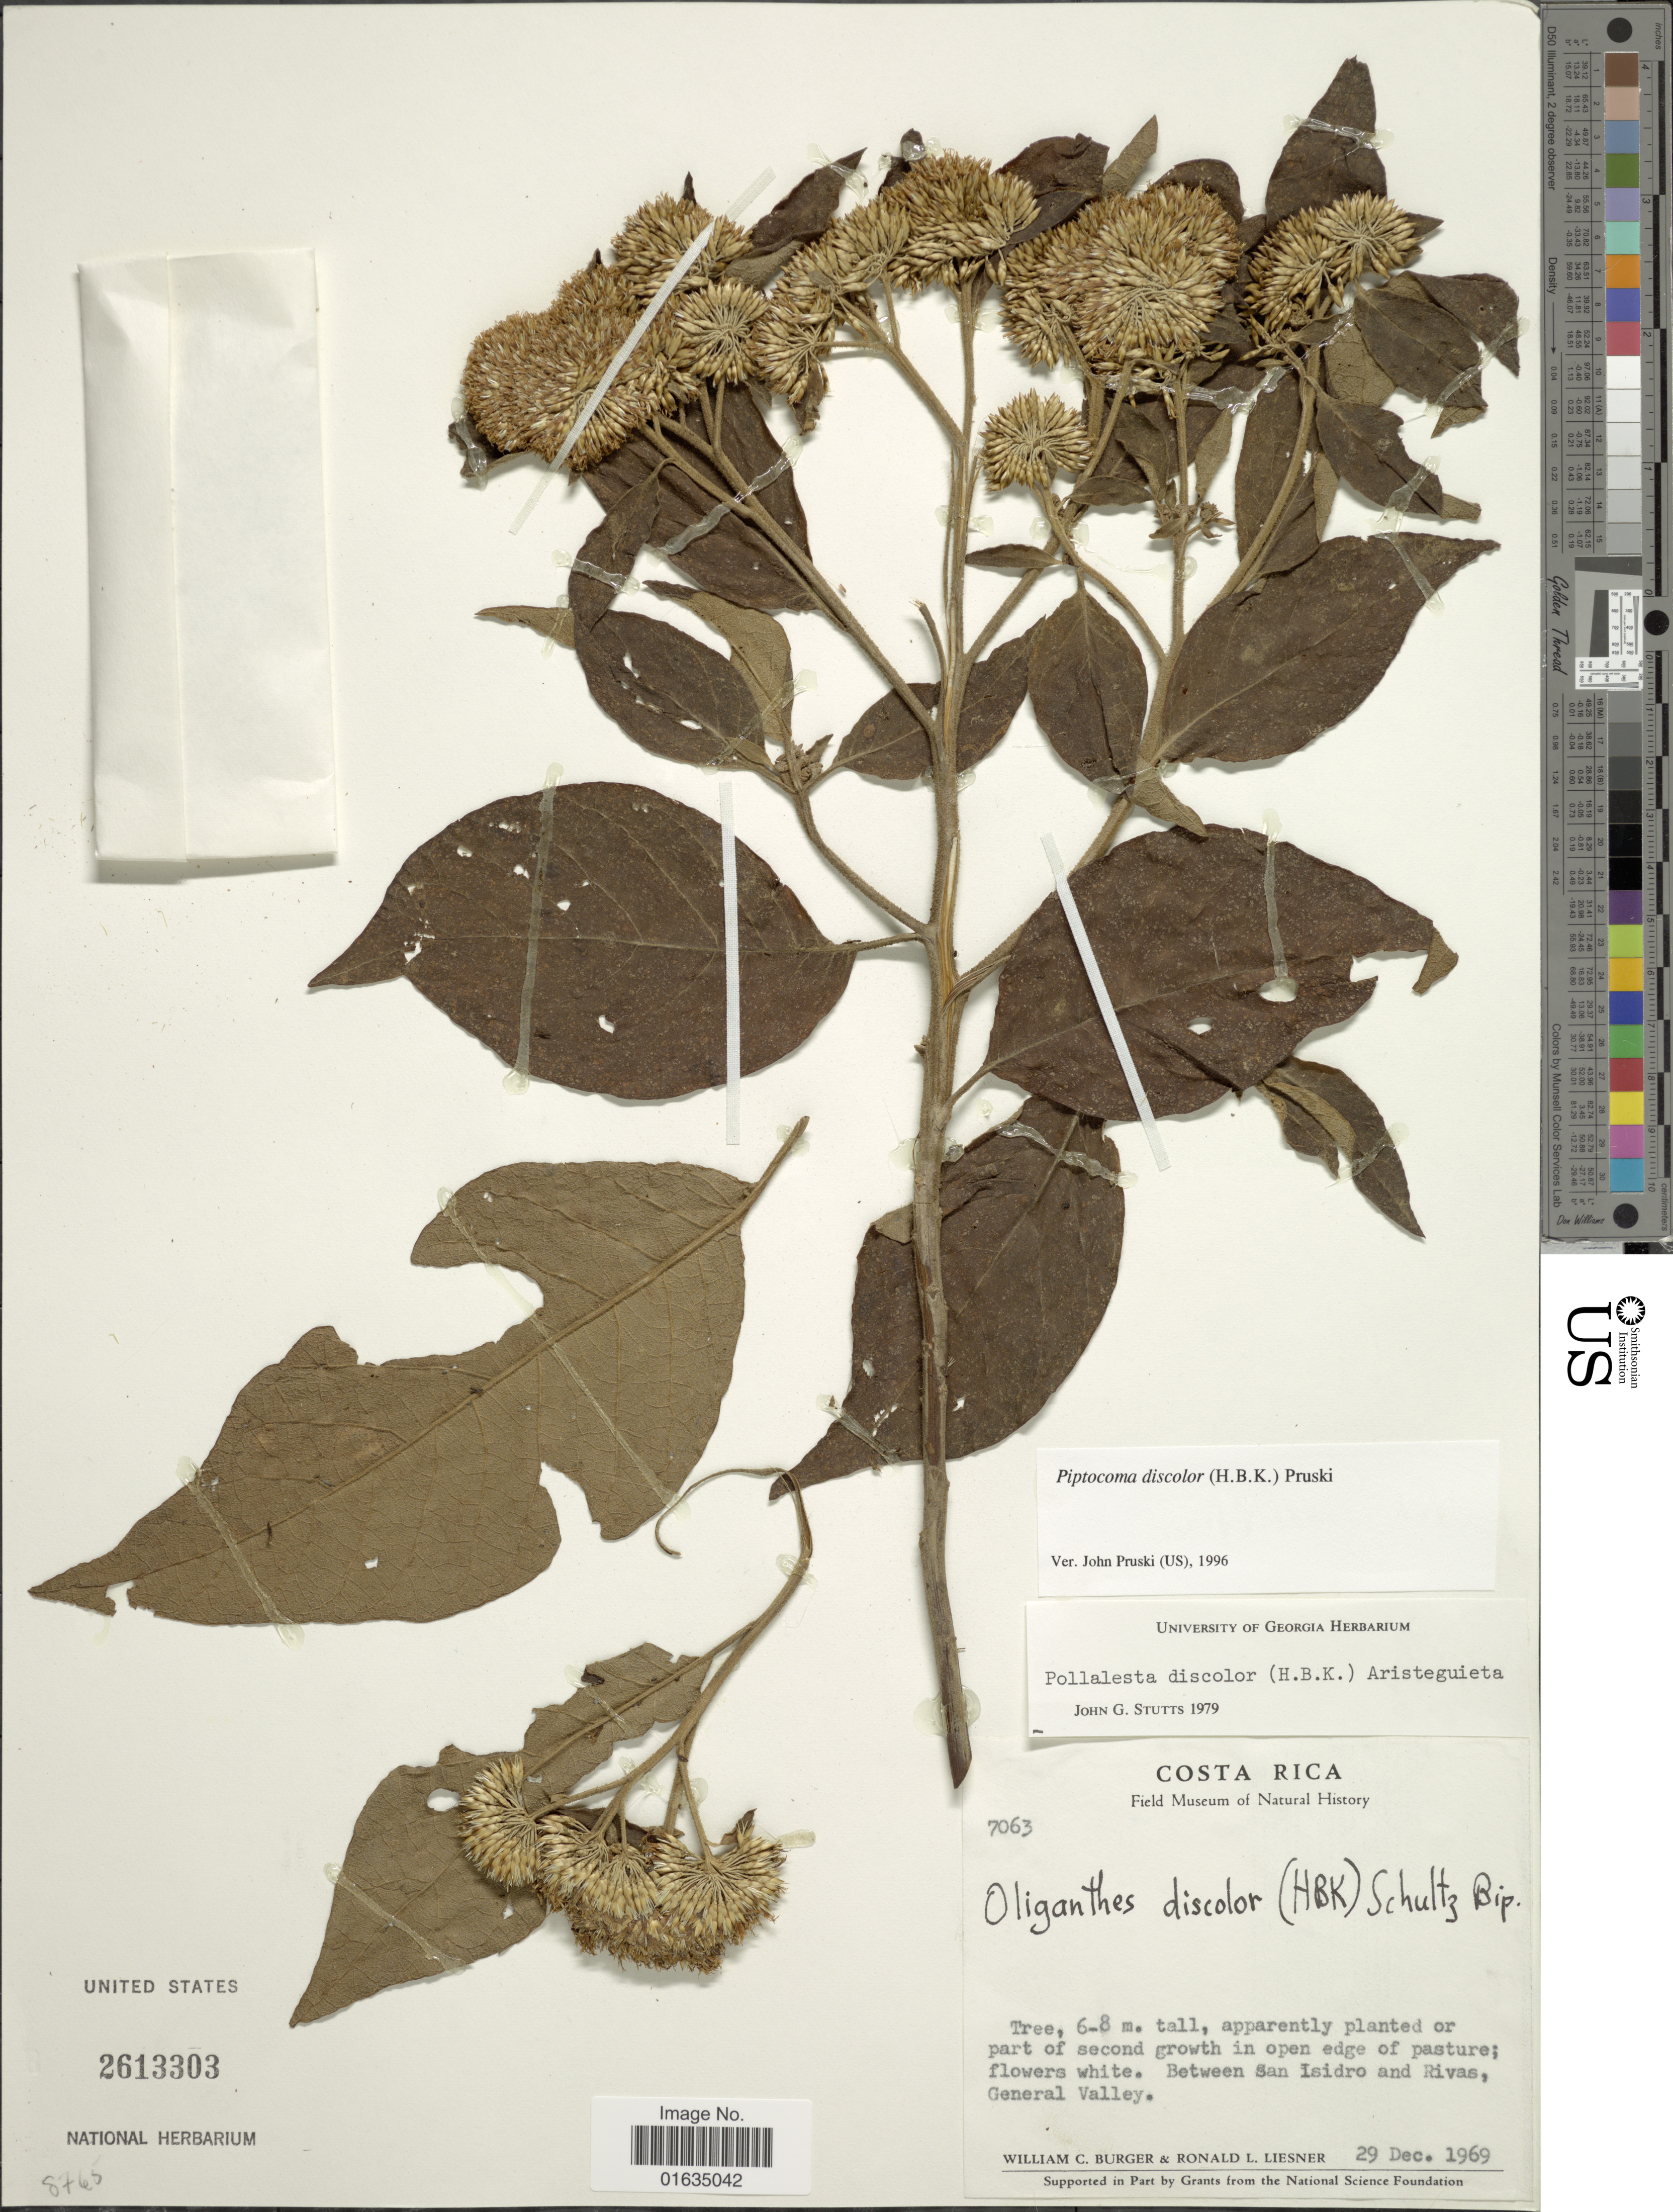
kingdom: Plantae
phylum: Tracheophyta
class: Magnoliopsida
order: Asterales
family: Asteraceae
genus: Pollalesta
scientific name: Pollalesta discolor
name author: (Kunth) Aristeg.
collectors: W. Burger & R. L. Liesner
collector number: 7063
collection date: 1969-12-29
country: Costa Rica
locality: Between San Isidro and Rivas, General Valley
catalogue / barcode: US 2613303